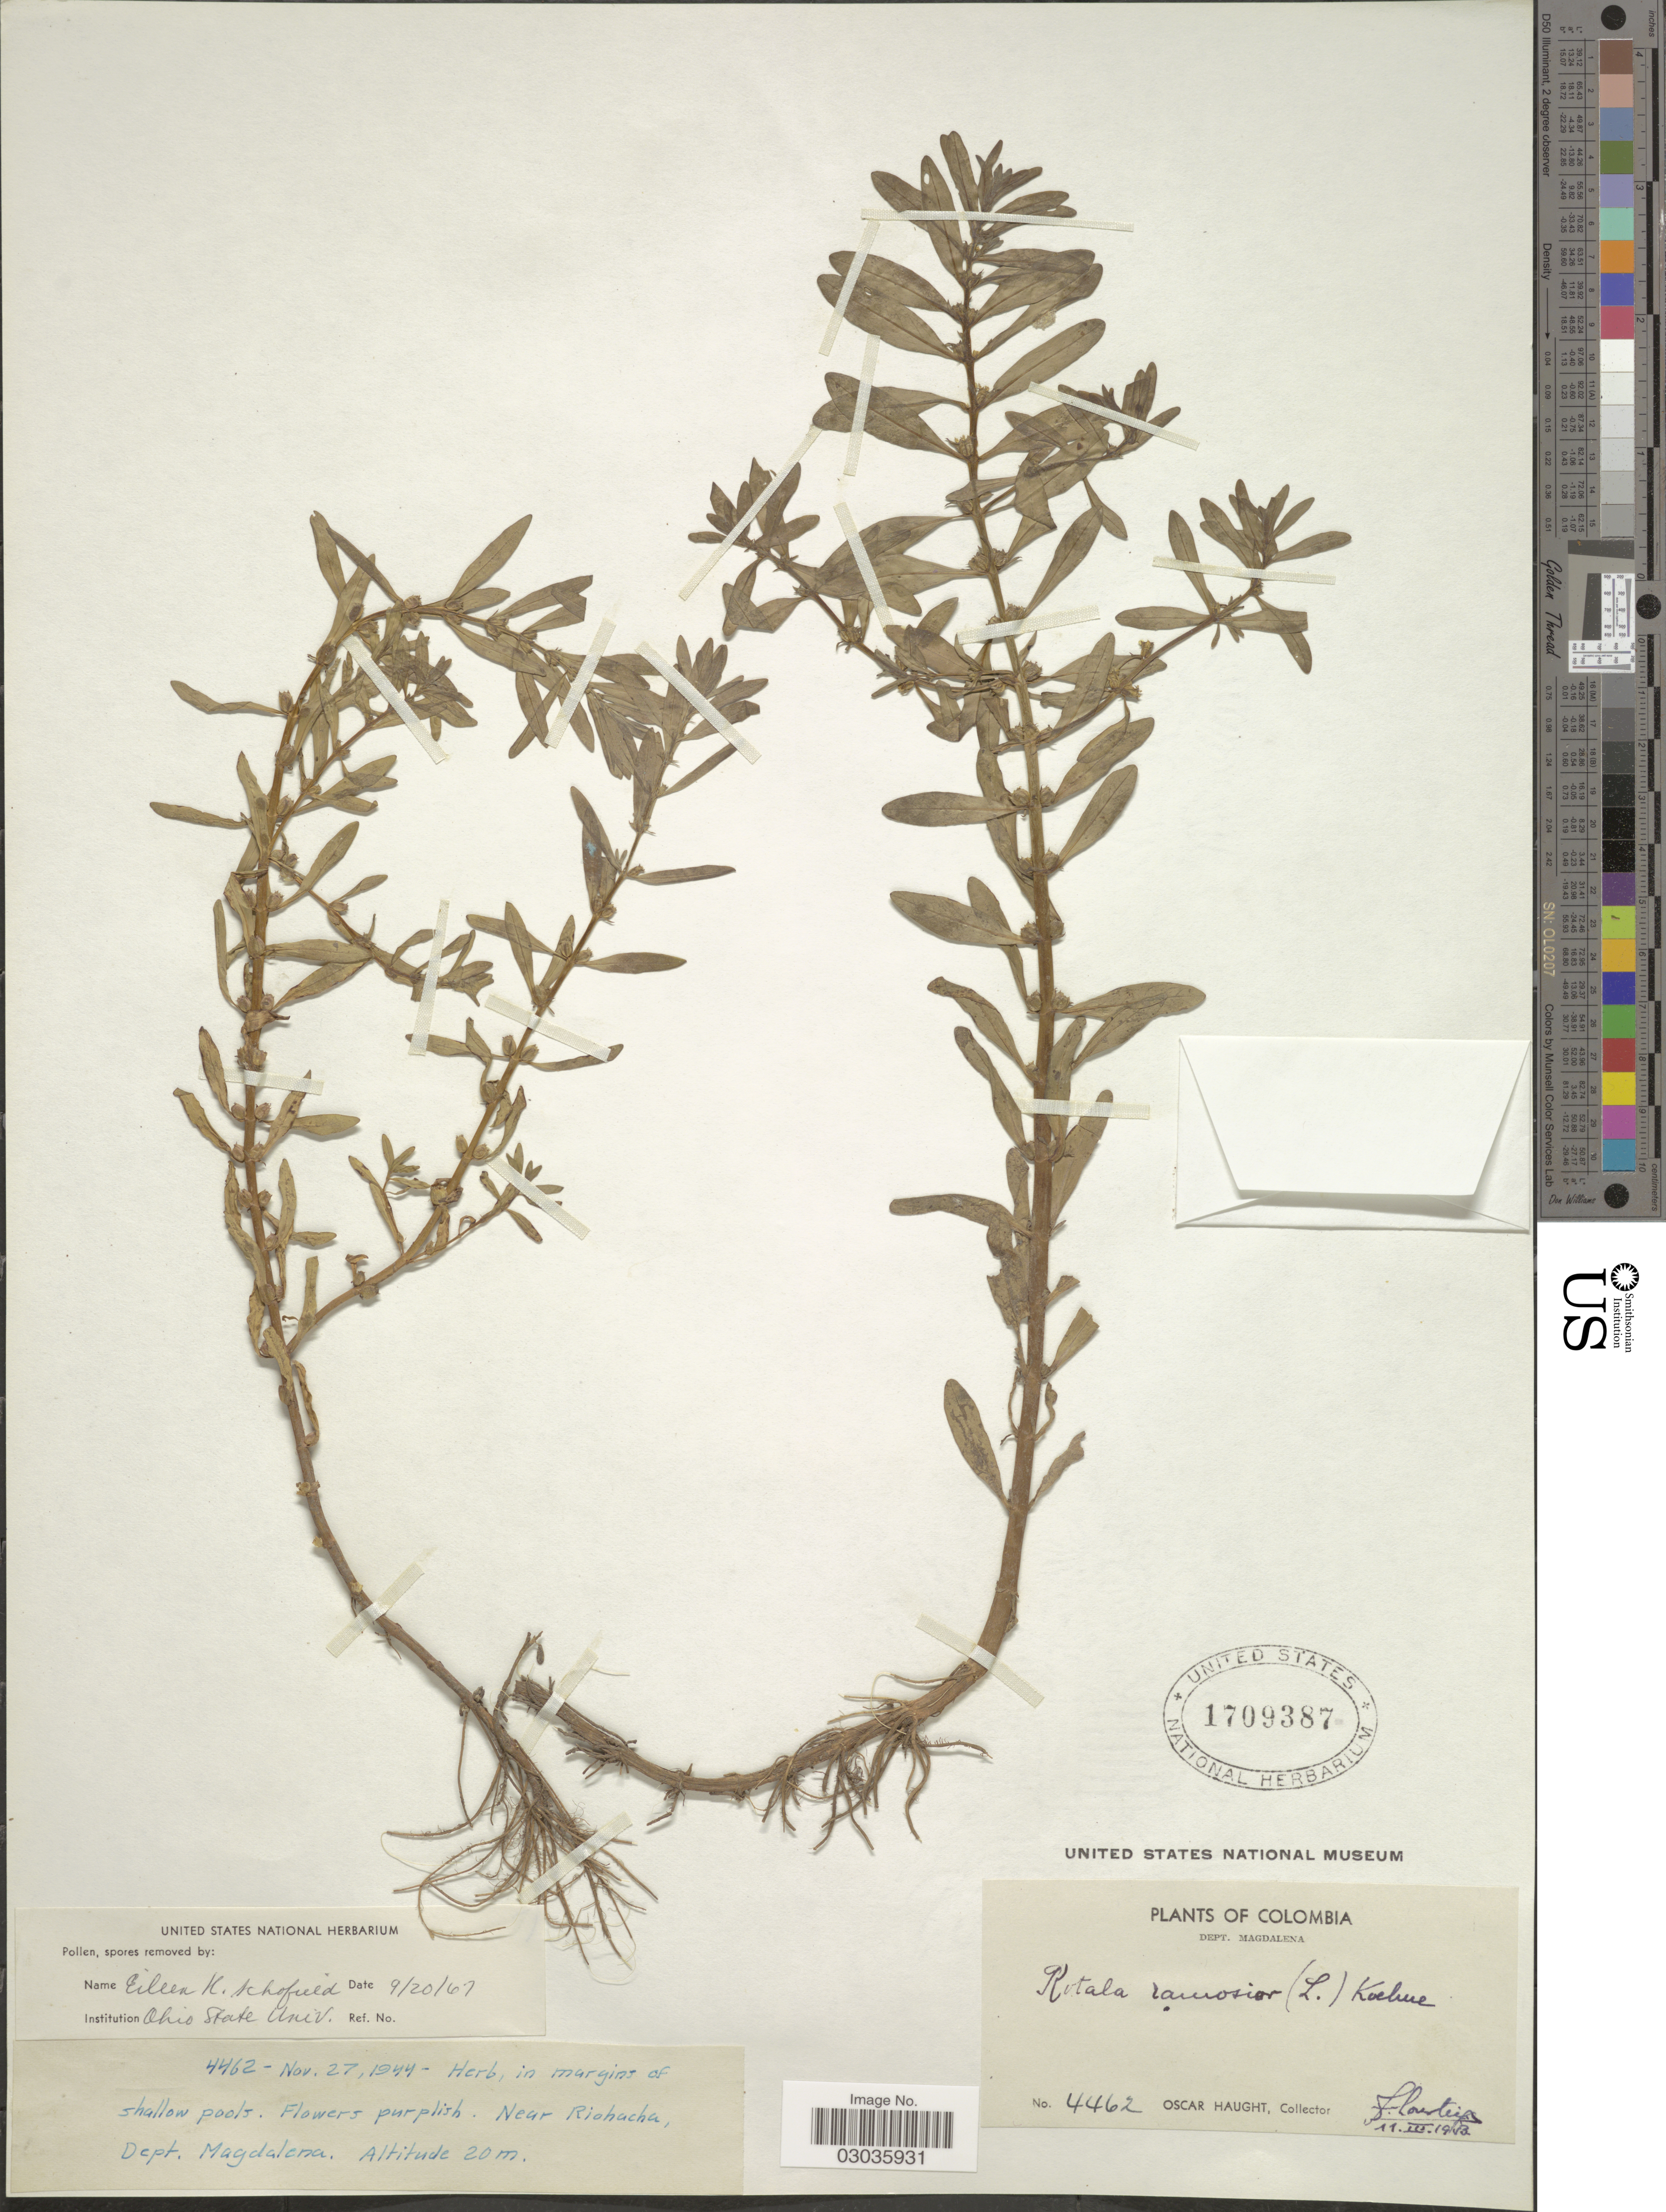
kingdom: Plantae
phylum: Tracheophyta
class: Magnoliopsida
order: Myrtales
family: Lythraceae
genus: Rotala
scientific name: Rotala ramosior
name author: (L.) Koehne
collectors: O. L. Haught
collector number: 4462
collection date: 1944-11-27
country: Colombia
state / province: Magdalena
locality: Near Riohacha, Dept. Magdalena.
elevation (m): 20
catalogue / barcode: US 1709387